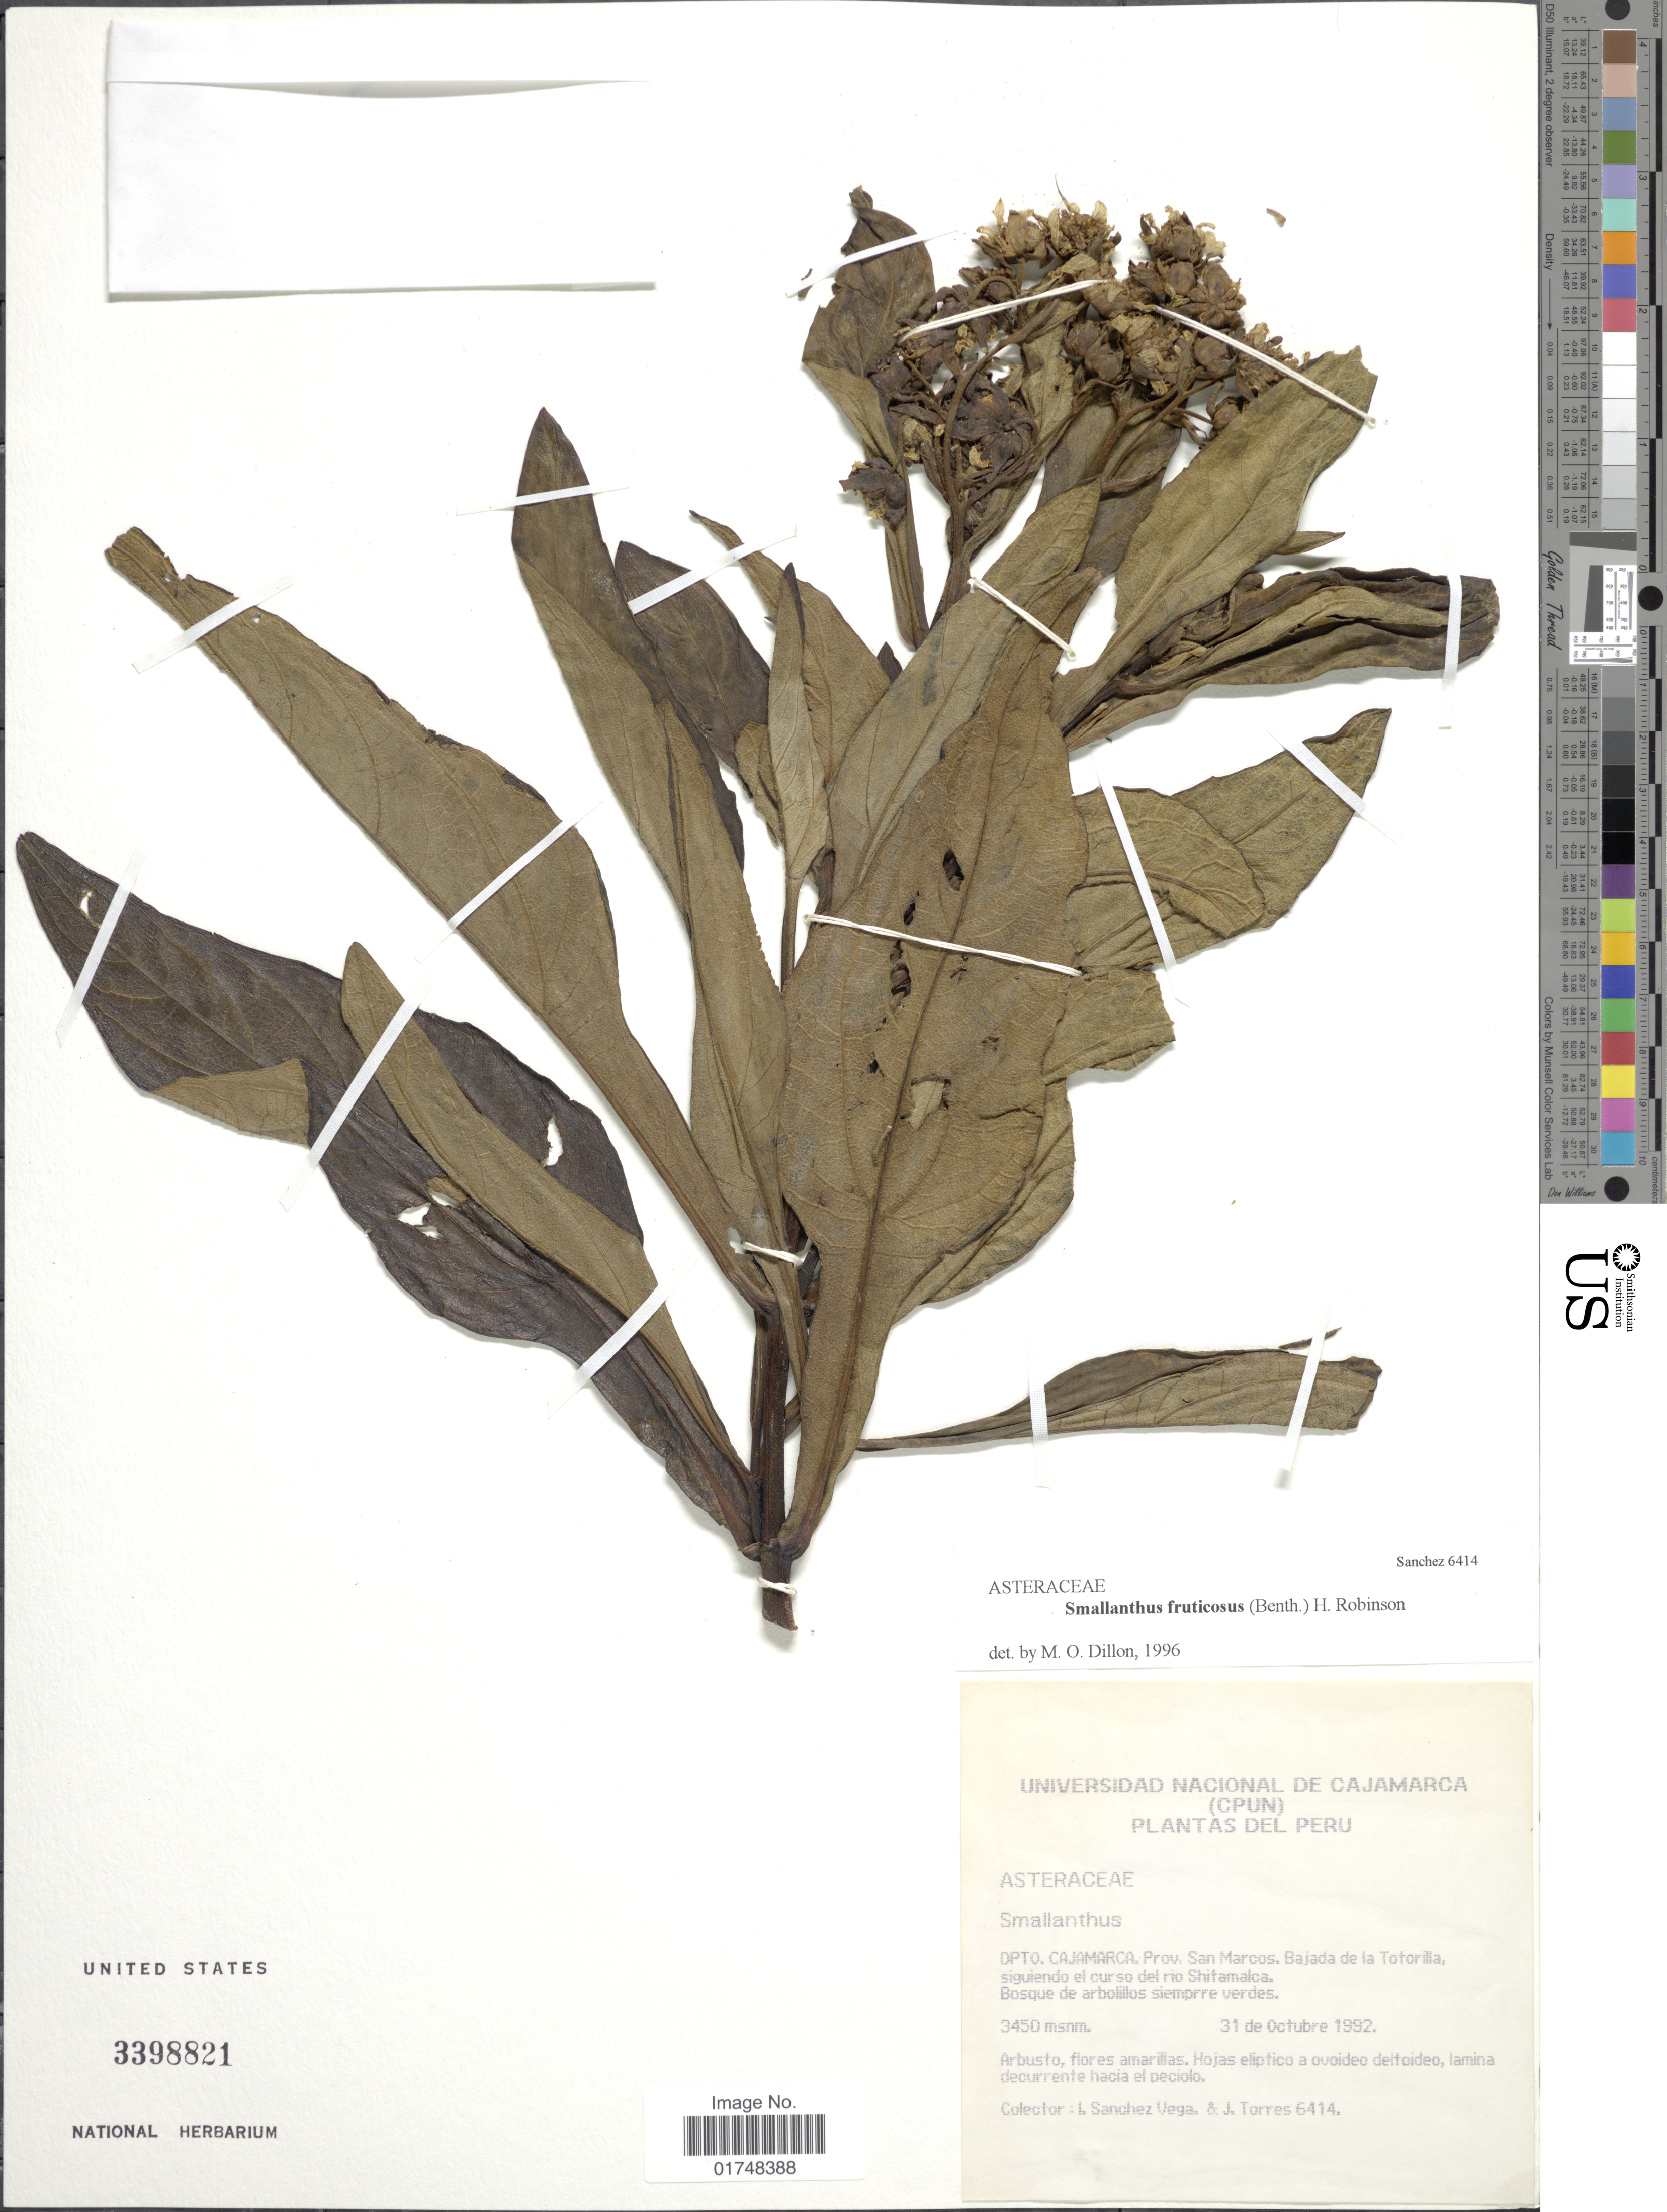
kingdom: Plantae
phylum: Tracheophyta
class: Magnoliopsida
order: Asterales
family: Asteraceae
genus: Smallanthus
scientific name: Smallanthus fruticosus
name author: (Benth.) H. Rob.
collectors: I. Sánchez Vega & J. Torres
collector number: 6414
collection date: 1992-10-31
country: Peru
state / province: Cajamarca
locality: Prov. San Marcos, Bajada de la Totorilla, siguiendo el curso del rio Shitamalca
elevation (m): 3450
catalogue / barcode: US 3398821